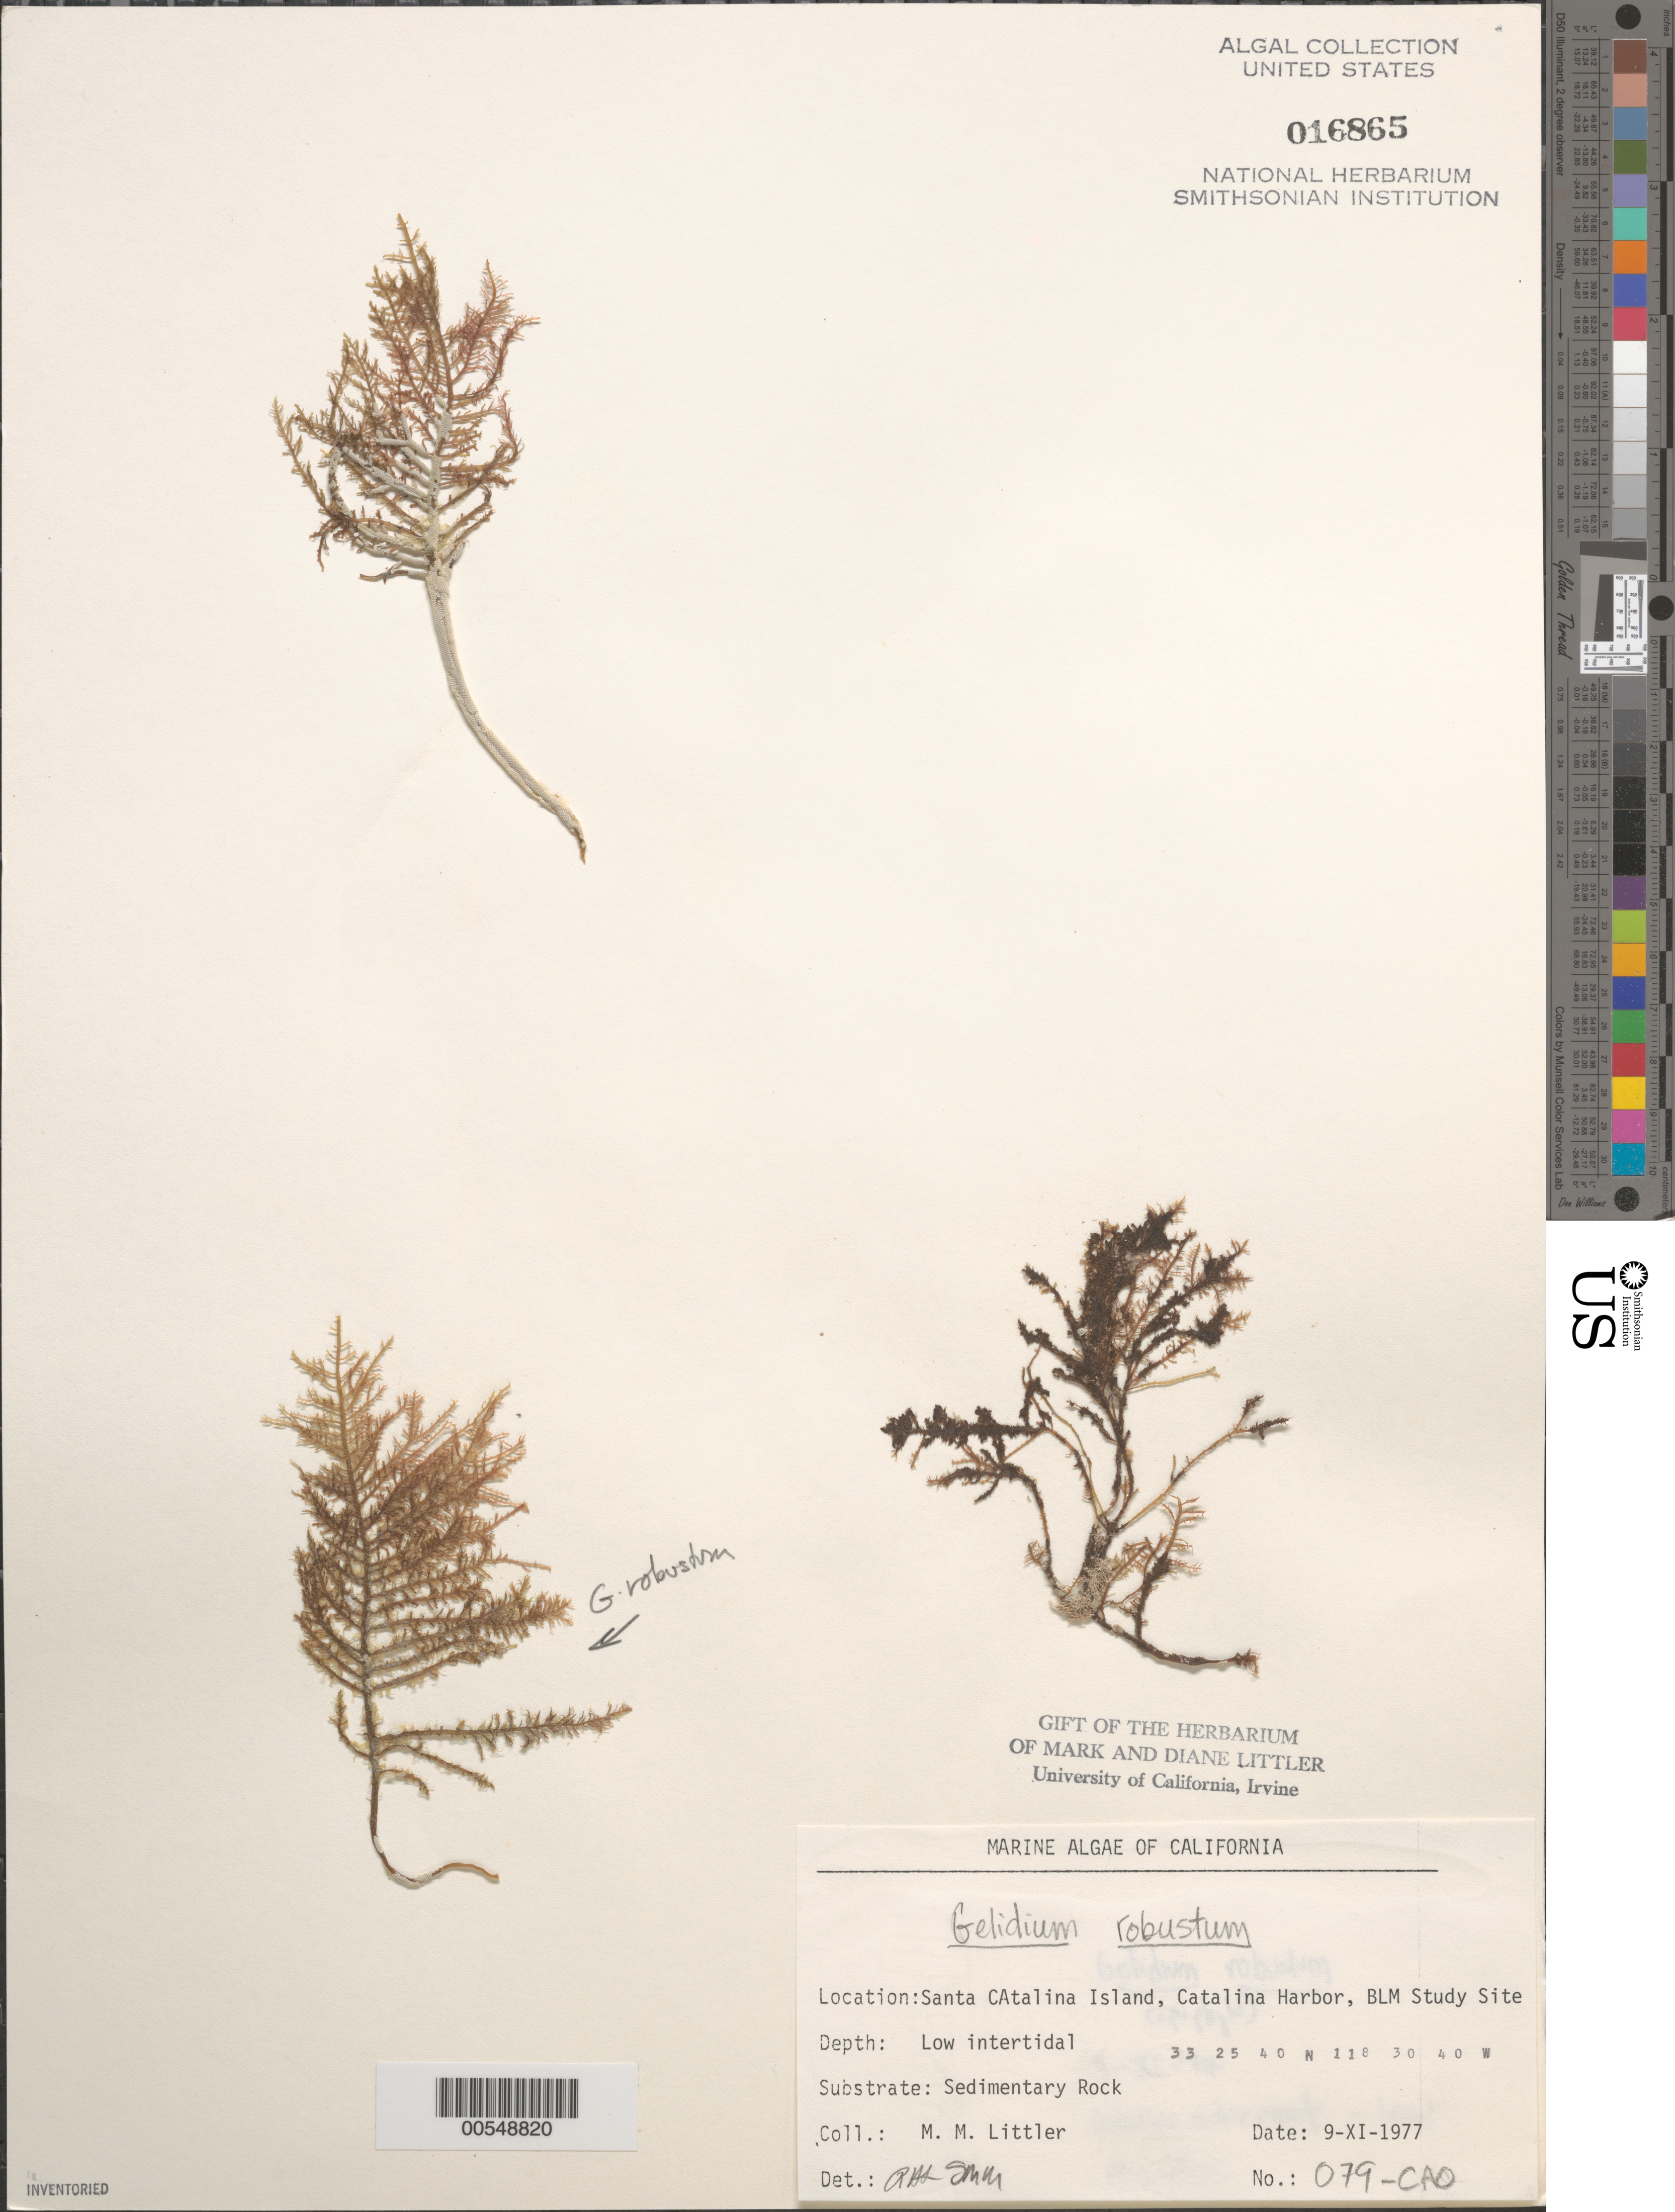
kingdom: Plantae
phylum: Rhodophyta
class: Florideophyceae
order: Gelidiales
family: Gelidiaceae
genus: Gelidium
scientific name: Gelidium robustum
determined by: Sims, Robert H.; Murray, S. N.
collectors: M. M. Littler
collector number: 079-cao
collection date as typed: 09 Nov 1977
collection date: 1977-11-09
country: United States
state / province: California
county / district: Los Angeles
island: Santa Catalina Island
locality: Catalina Harbor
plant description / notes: BLM-SOCALBIGHT Rocky Intertidal Survey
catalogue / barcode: US 16865